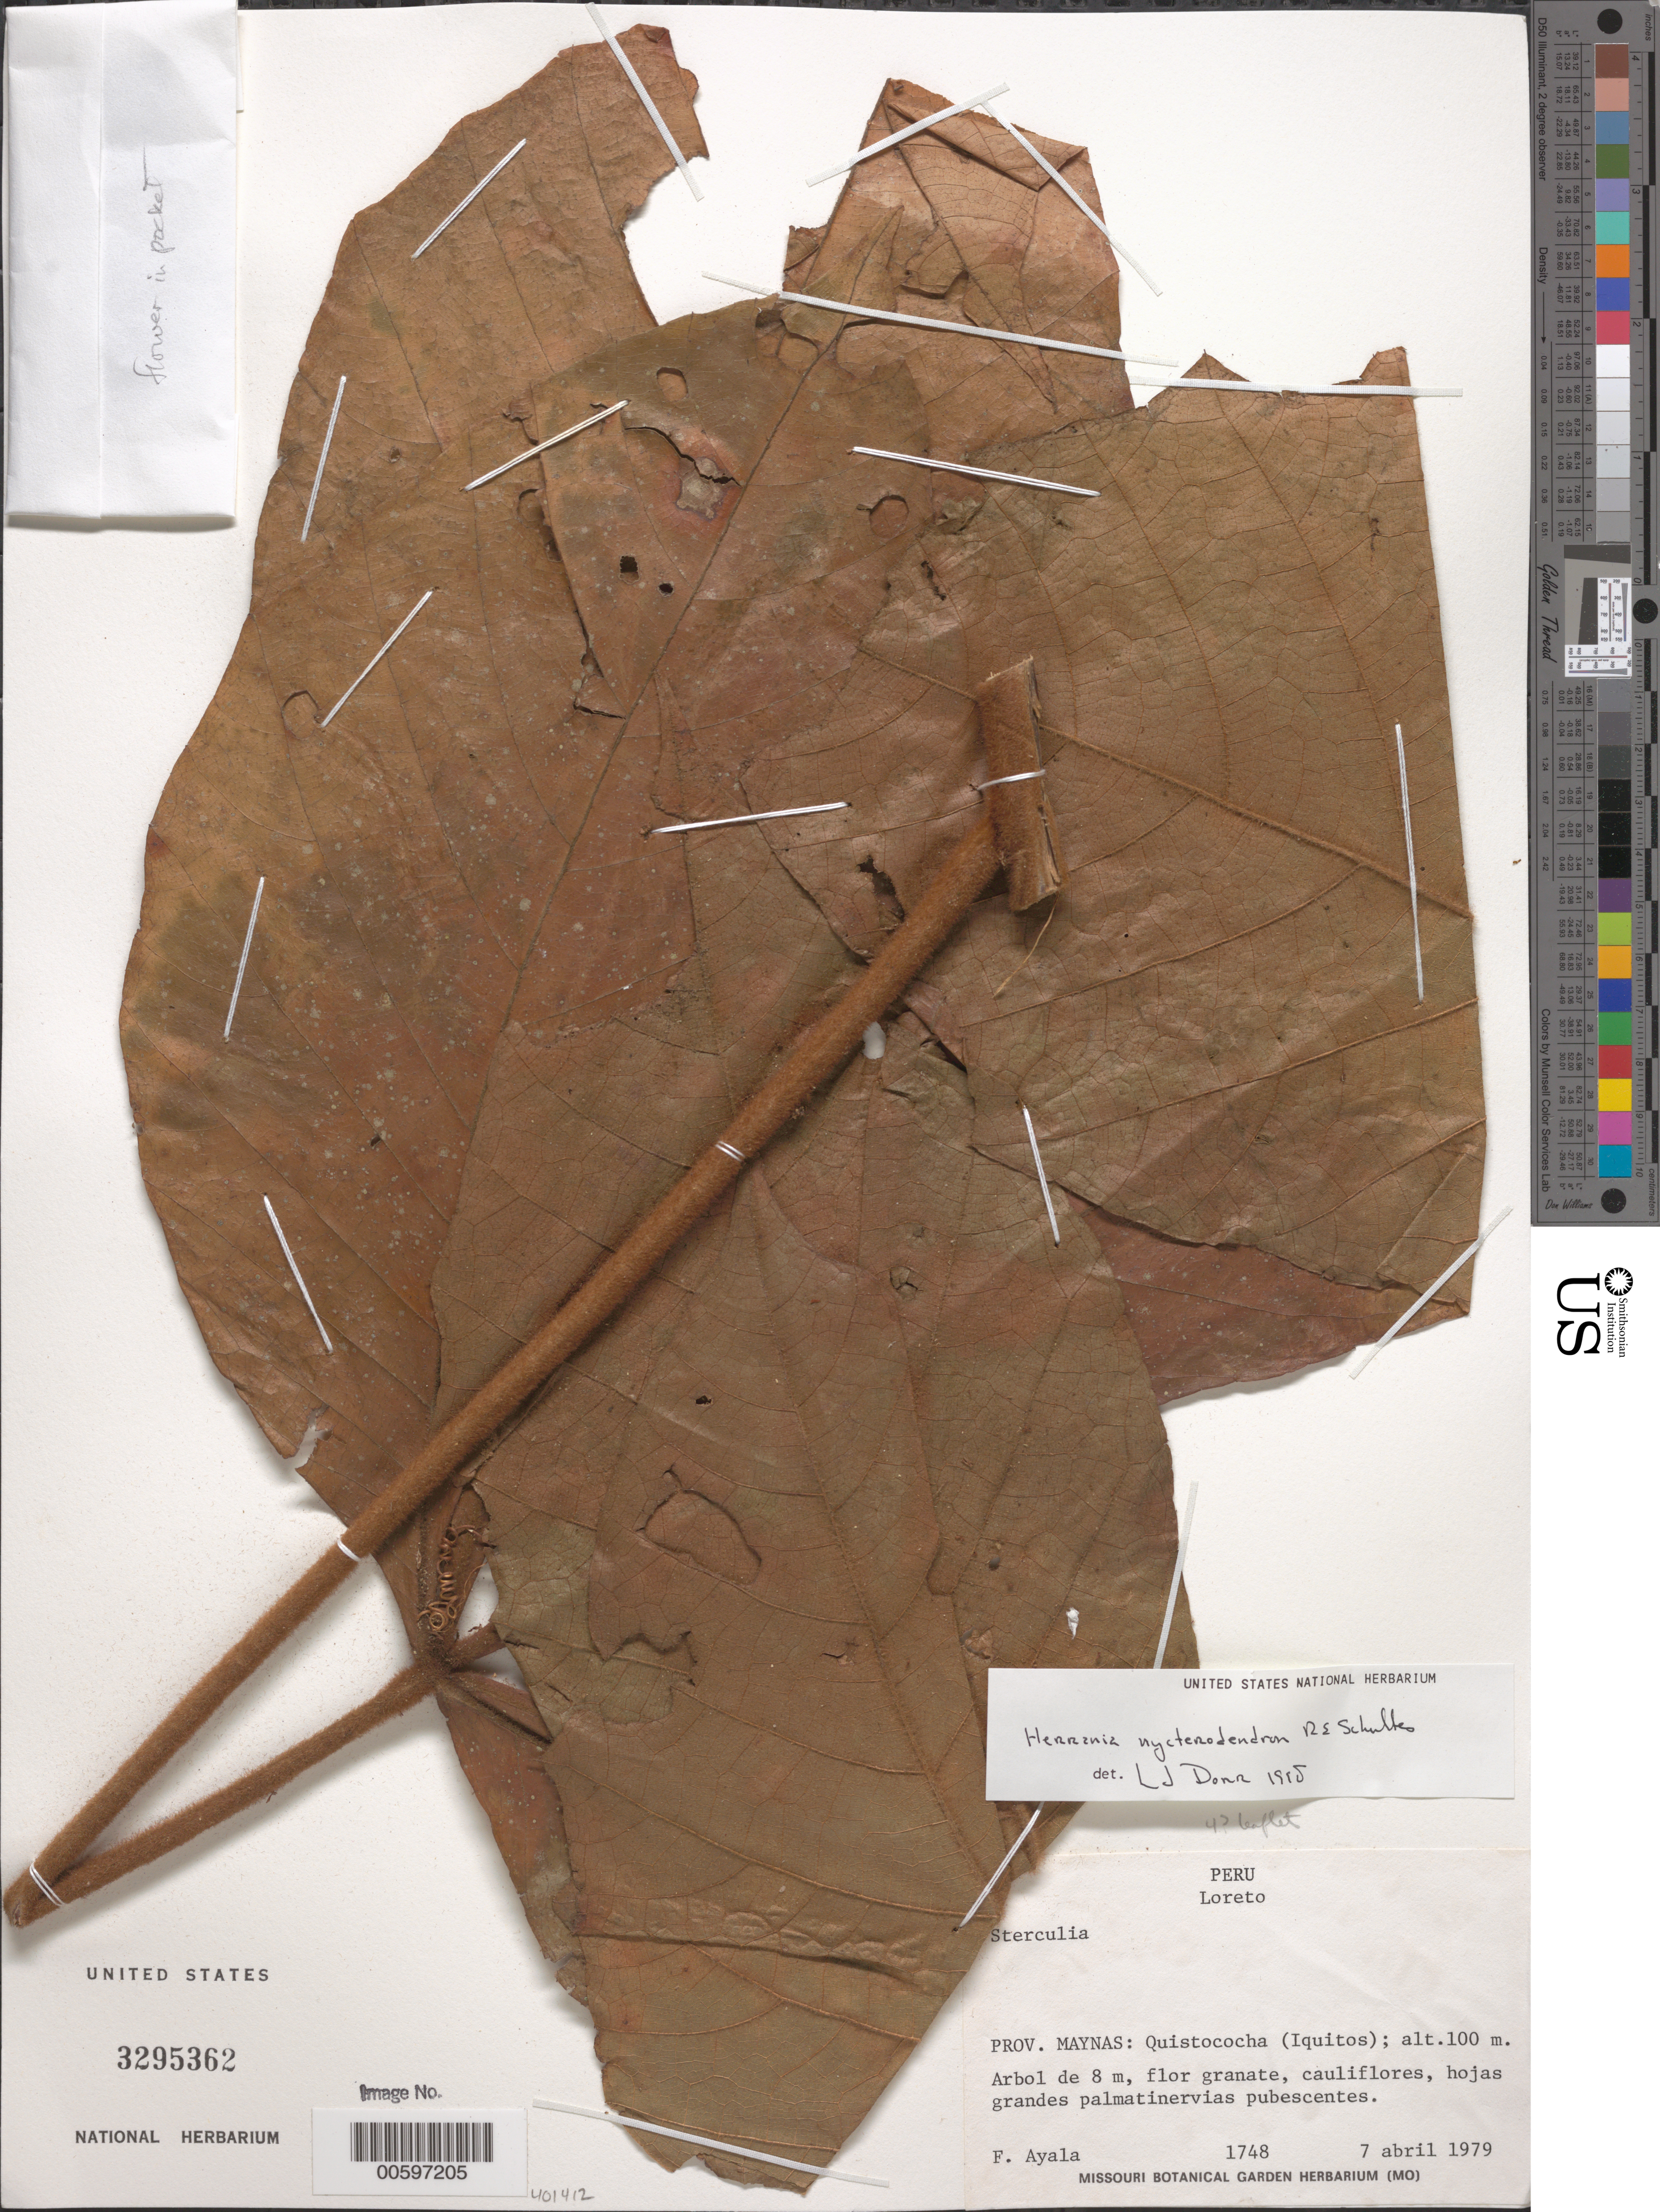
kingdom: Plantae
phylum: Tracheophyta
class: Magnoliopsida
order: Malvales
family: Malvaceae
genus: Herrania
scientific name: Herrania nycterodendron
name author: R.E. Schult.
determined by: Dorr, L. J., (BOT), Smithsonian Institution - National Museum of Natural History (UNITED STATES)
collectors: F. Ayala F.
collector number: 1748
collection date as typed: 07 Apr 1979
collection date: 1979-04-07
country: Peru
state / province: Loreto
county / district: Maynas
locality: Quistococha (Iquitos)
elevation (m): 100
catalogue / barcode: US 3295362